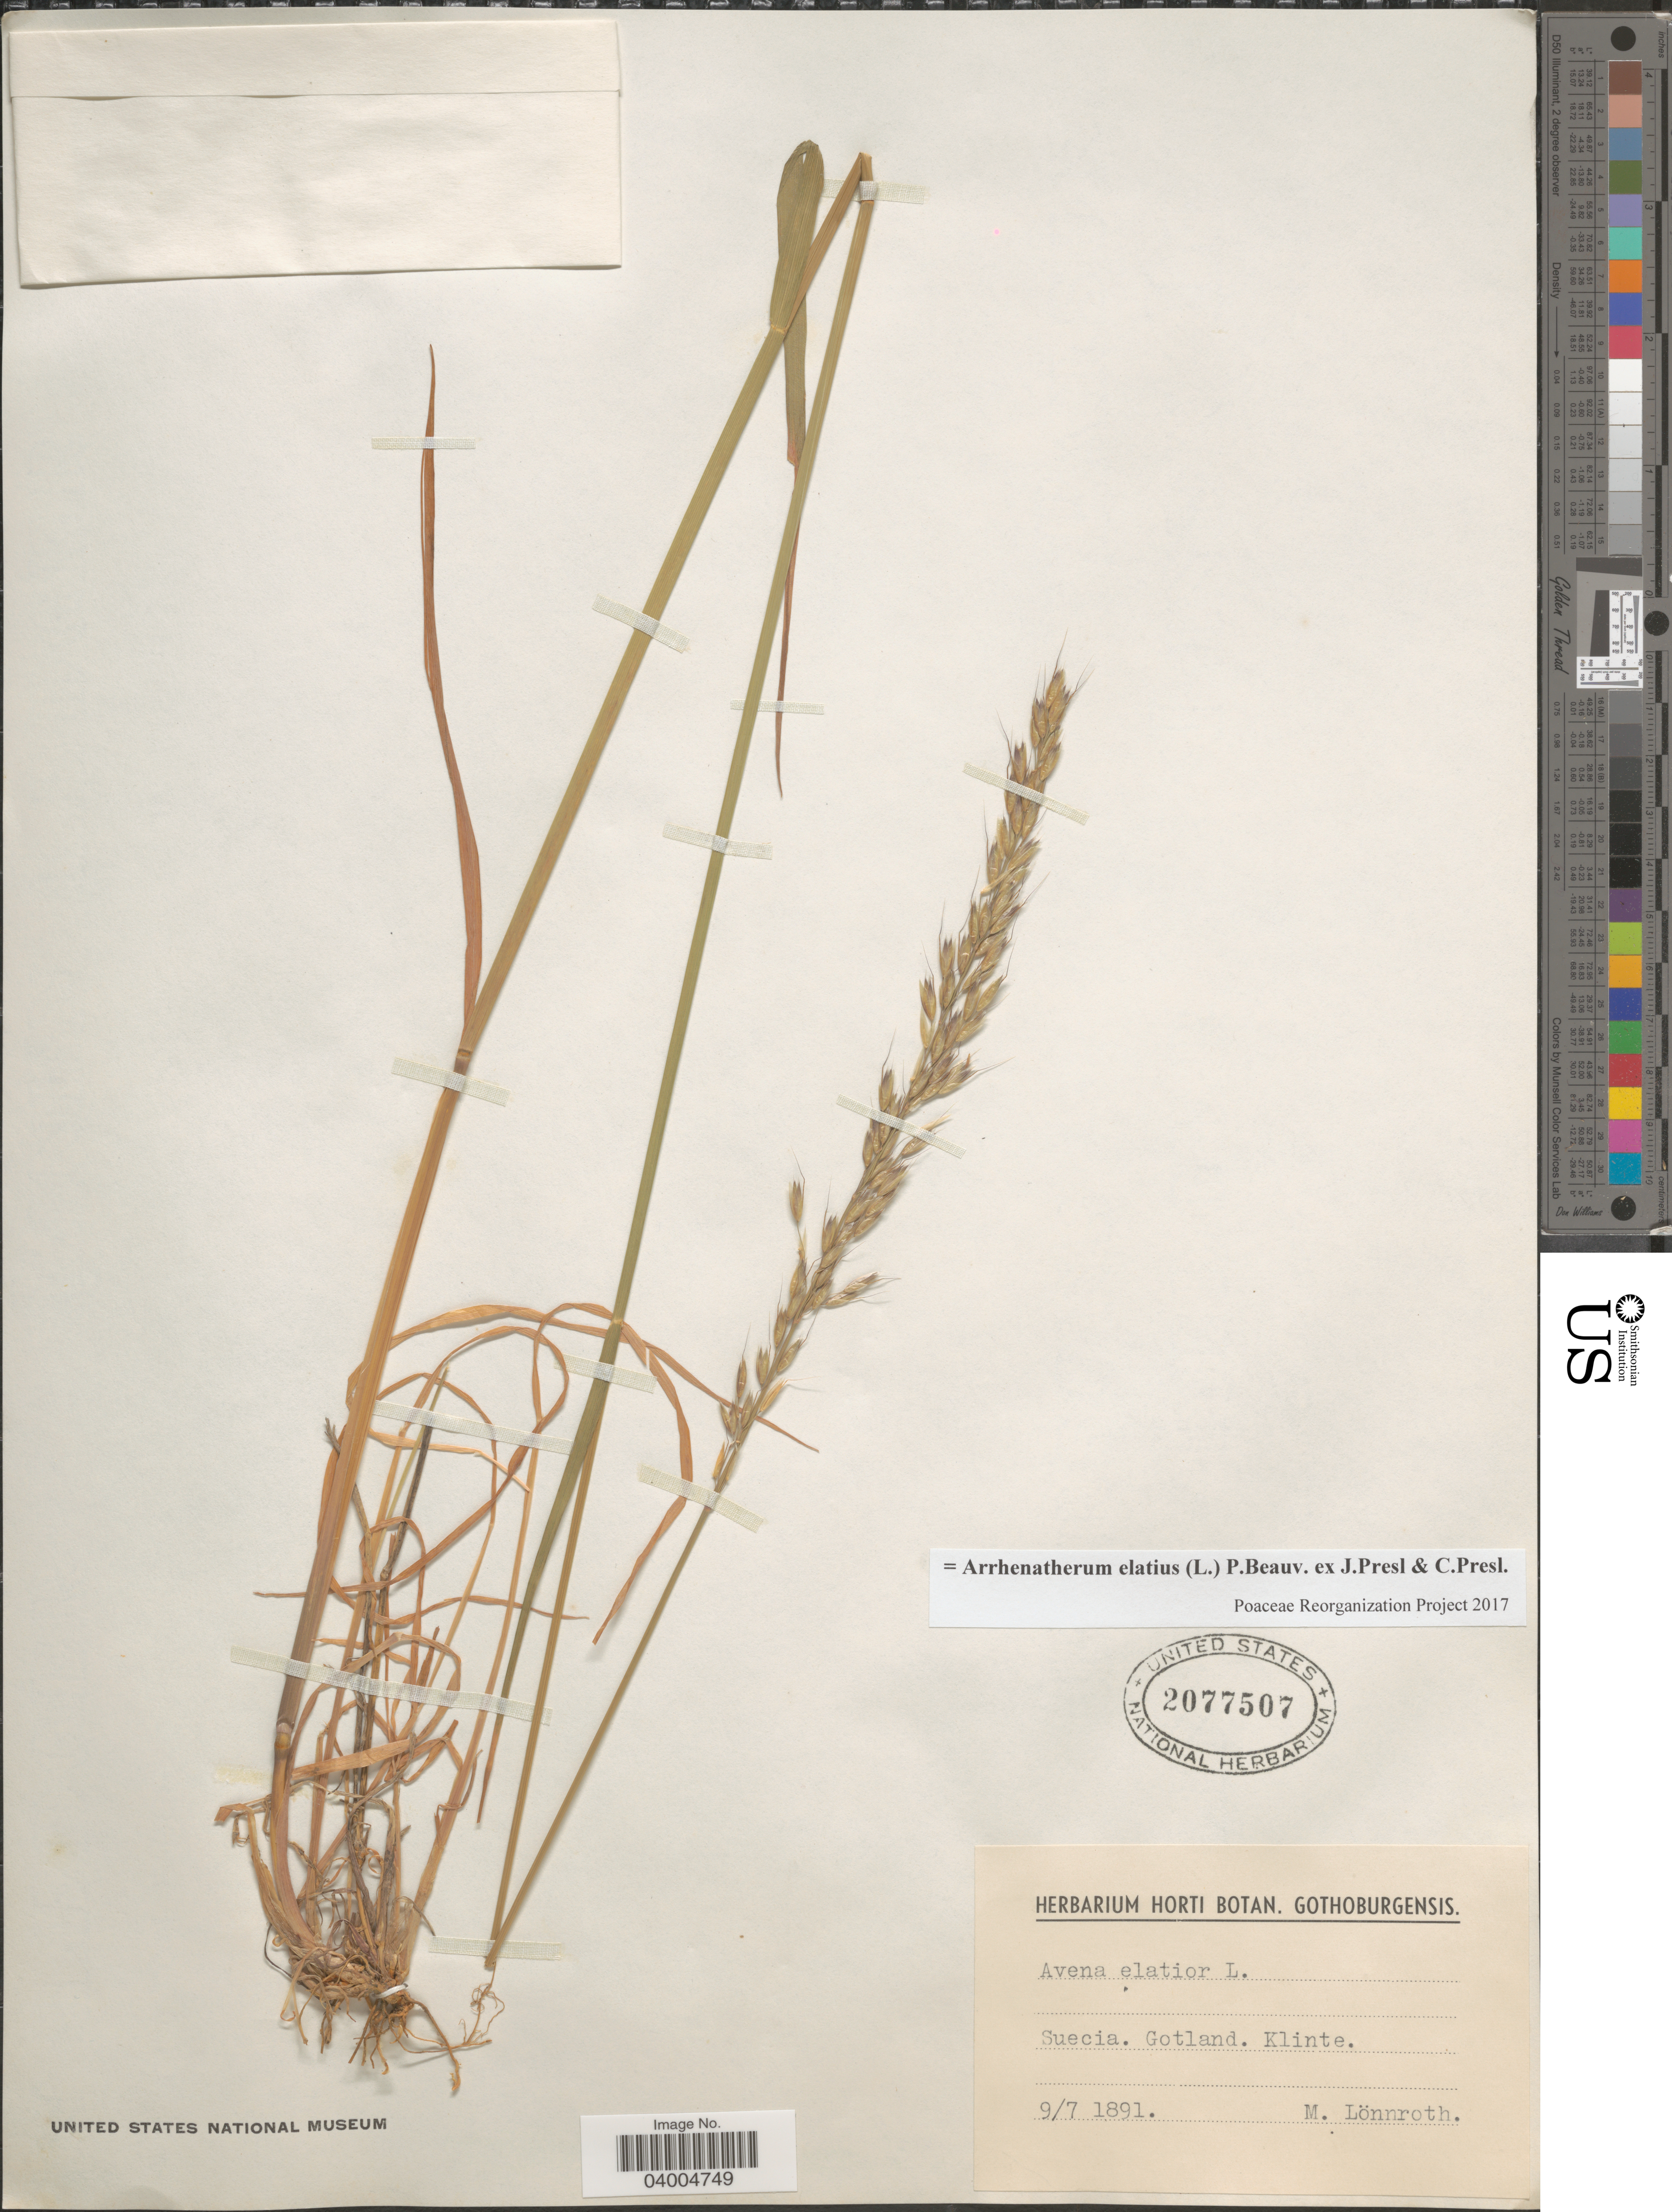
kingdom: Plantae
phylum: Tracheophyta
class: Liliopsida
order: Poales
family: Poaceae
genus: Arrhenatherum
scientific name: Arrhenatherum elatius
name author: (L.) J. Presl & C. Presl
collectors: M. Lönnroth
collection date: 1891-07-09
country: Sweden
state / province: Gotland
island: Gotland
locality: Suecia. Gotland. Klinte.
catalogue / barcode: US 2077507